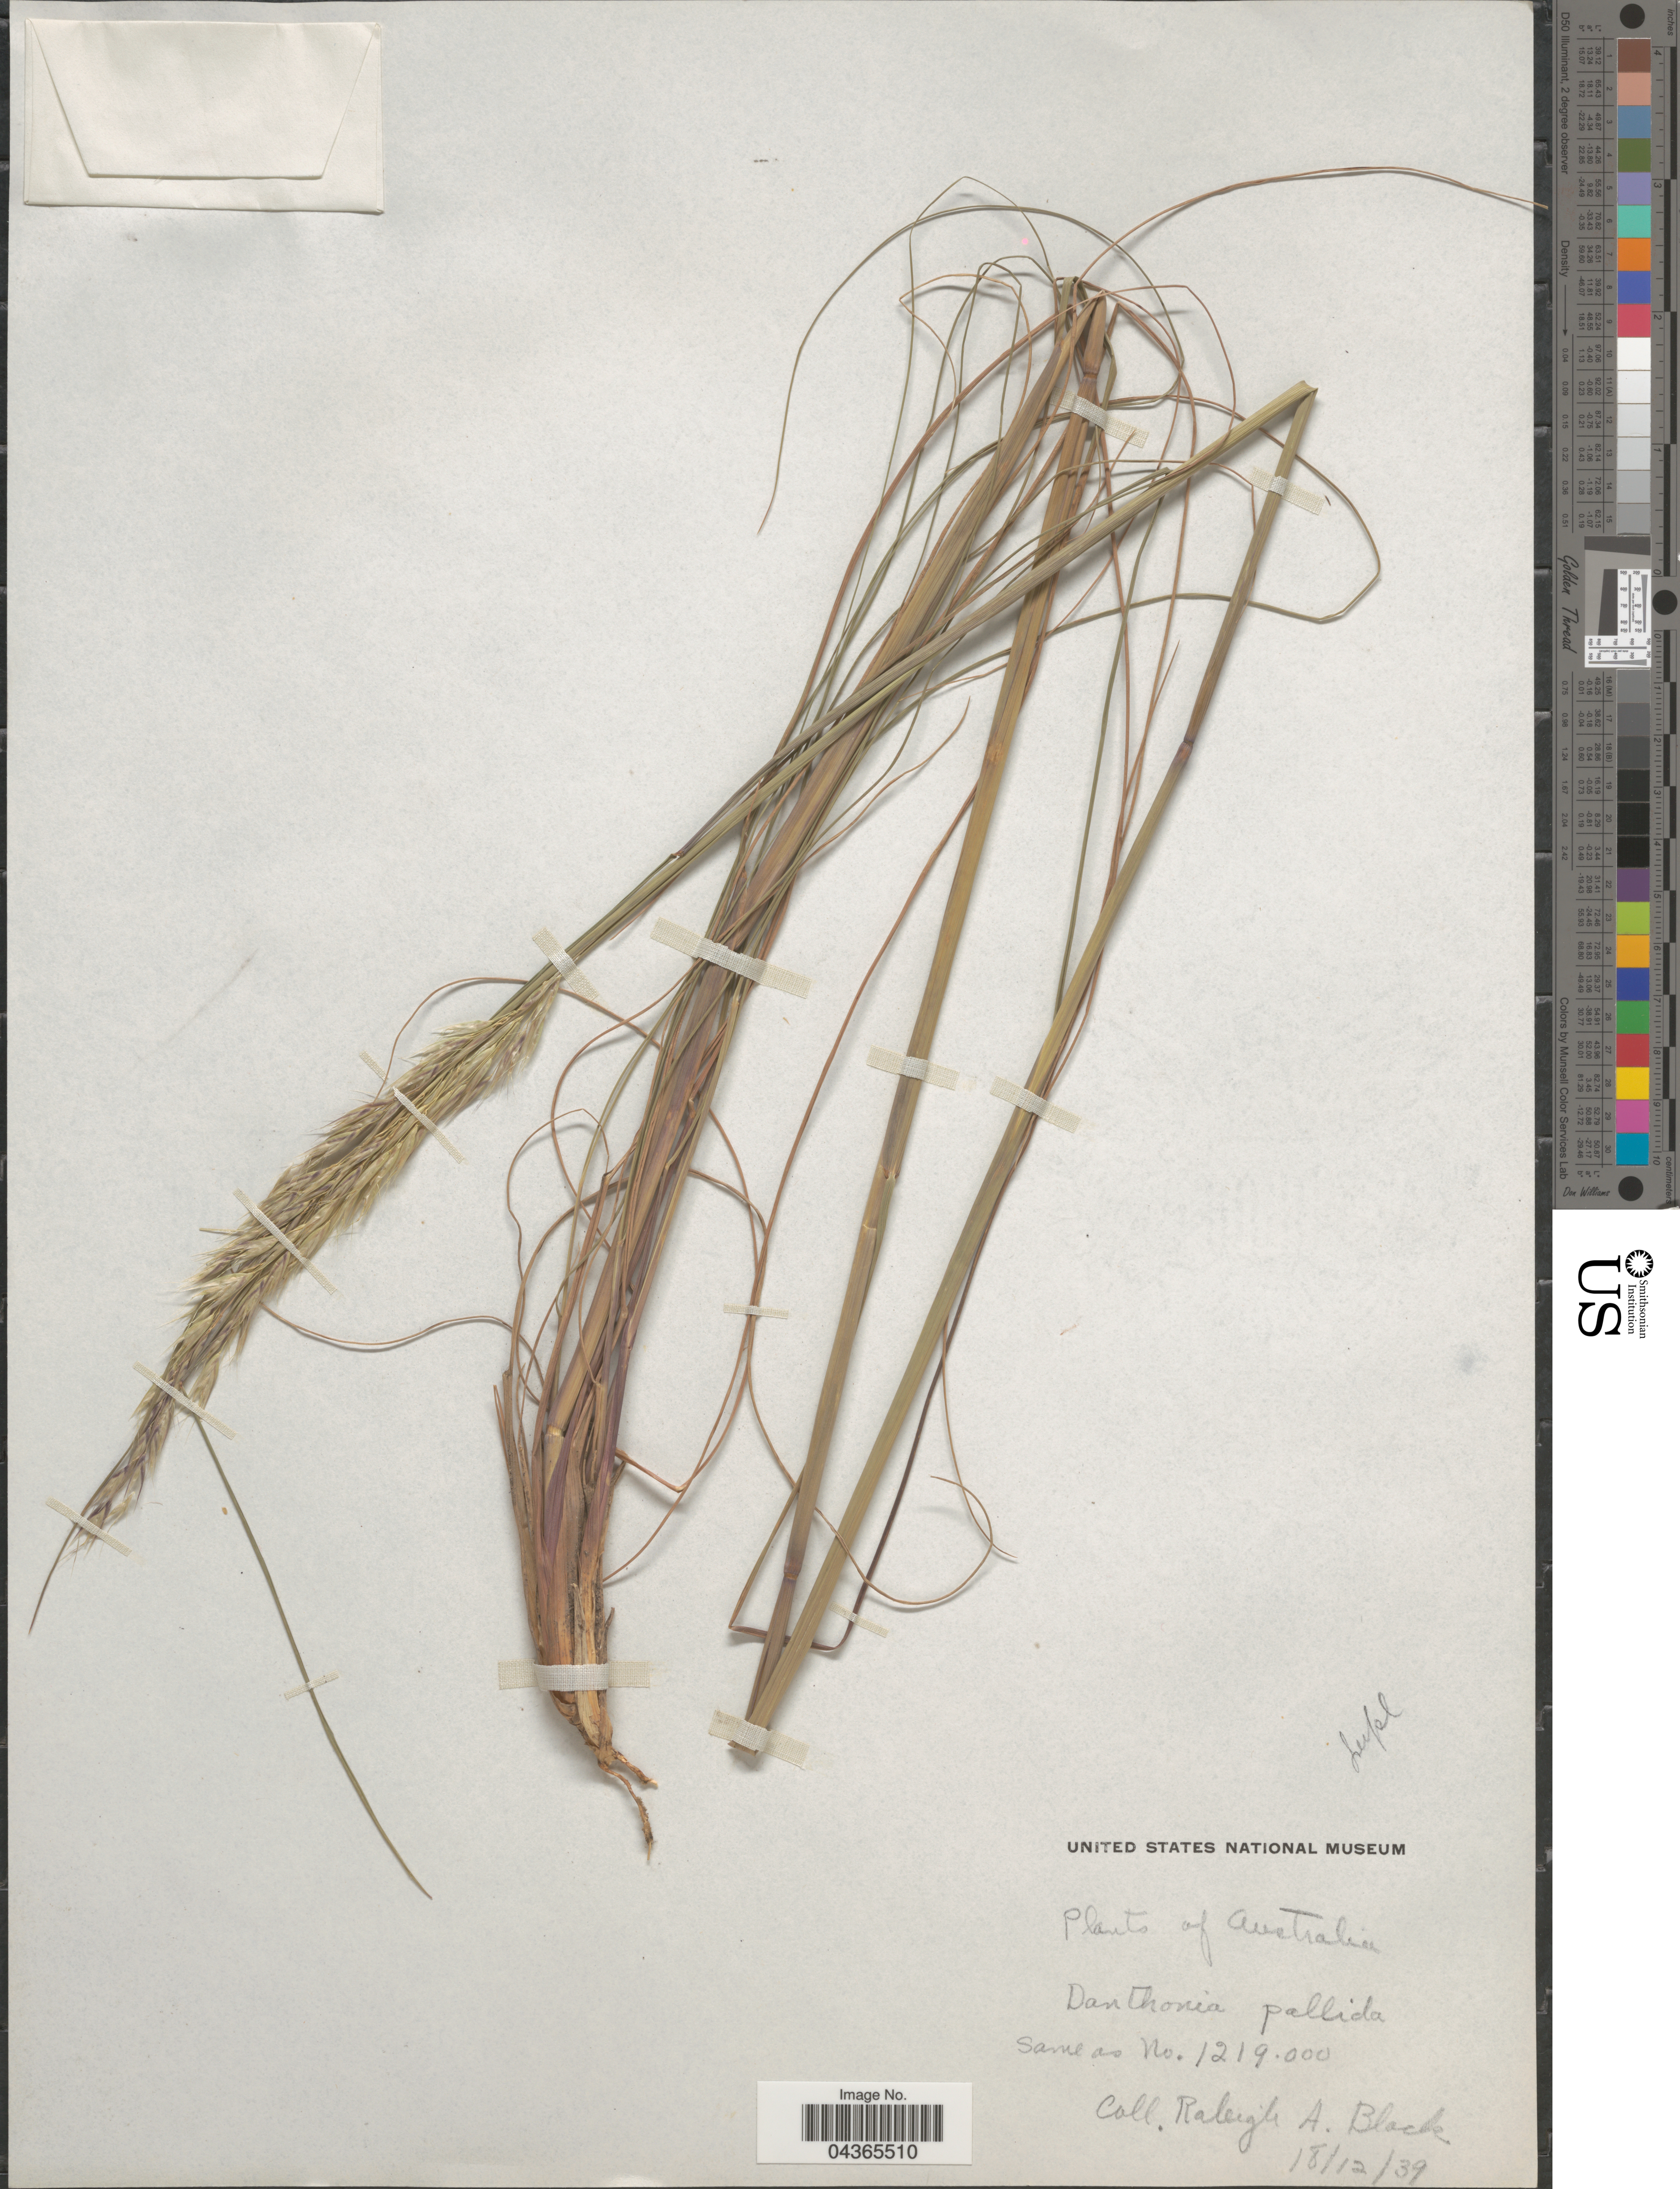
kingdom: Plantae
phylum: Tracheophyta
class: Liliopsida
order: Poales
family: Poaceae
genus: Rytidosperma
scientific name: Rytidosperma pallidum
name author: (R. Br.) A.M. Humphreys & H.P. Linder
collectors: R. A. Black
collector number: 1219.000?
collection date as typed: Transcribed d/m/y: 18/12/39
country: Australia